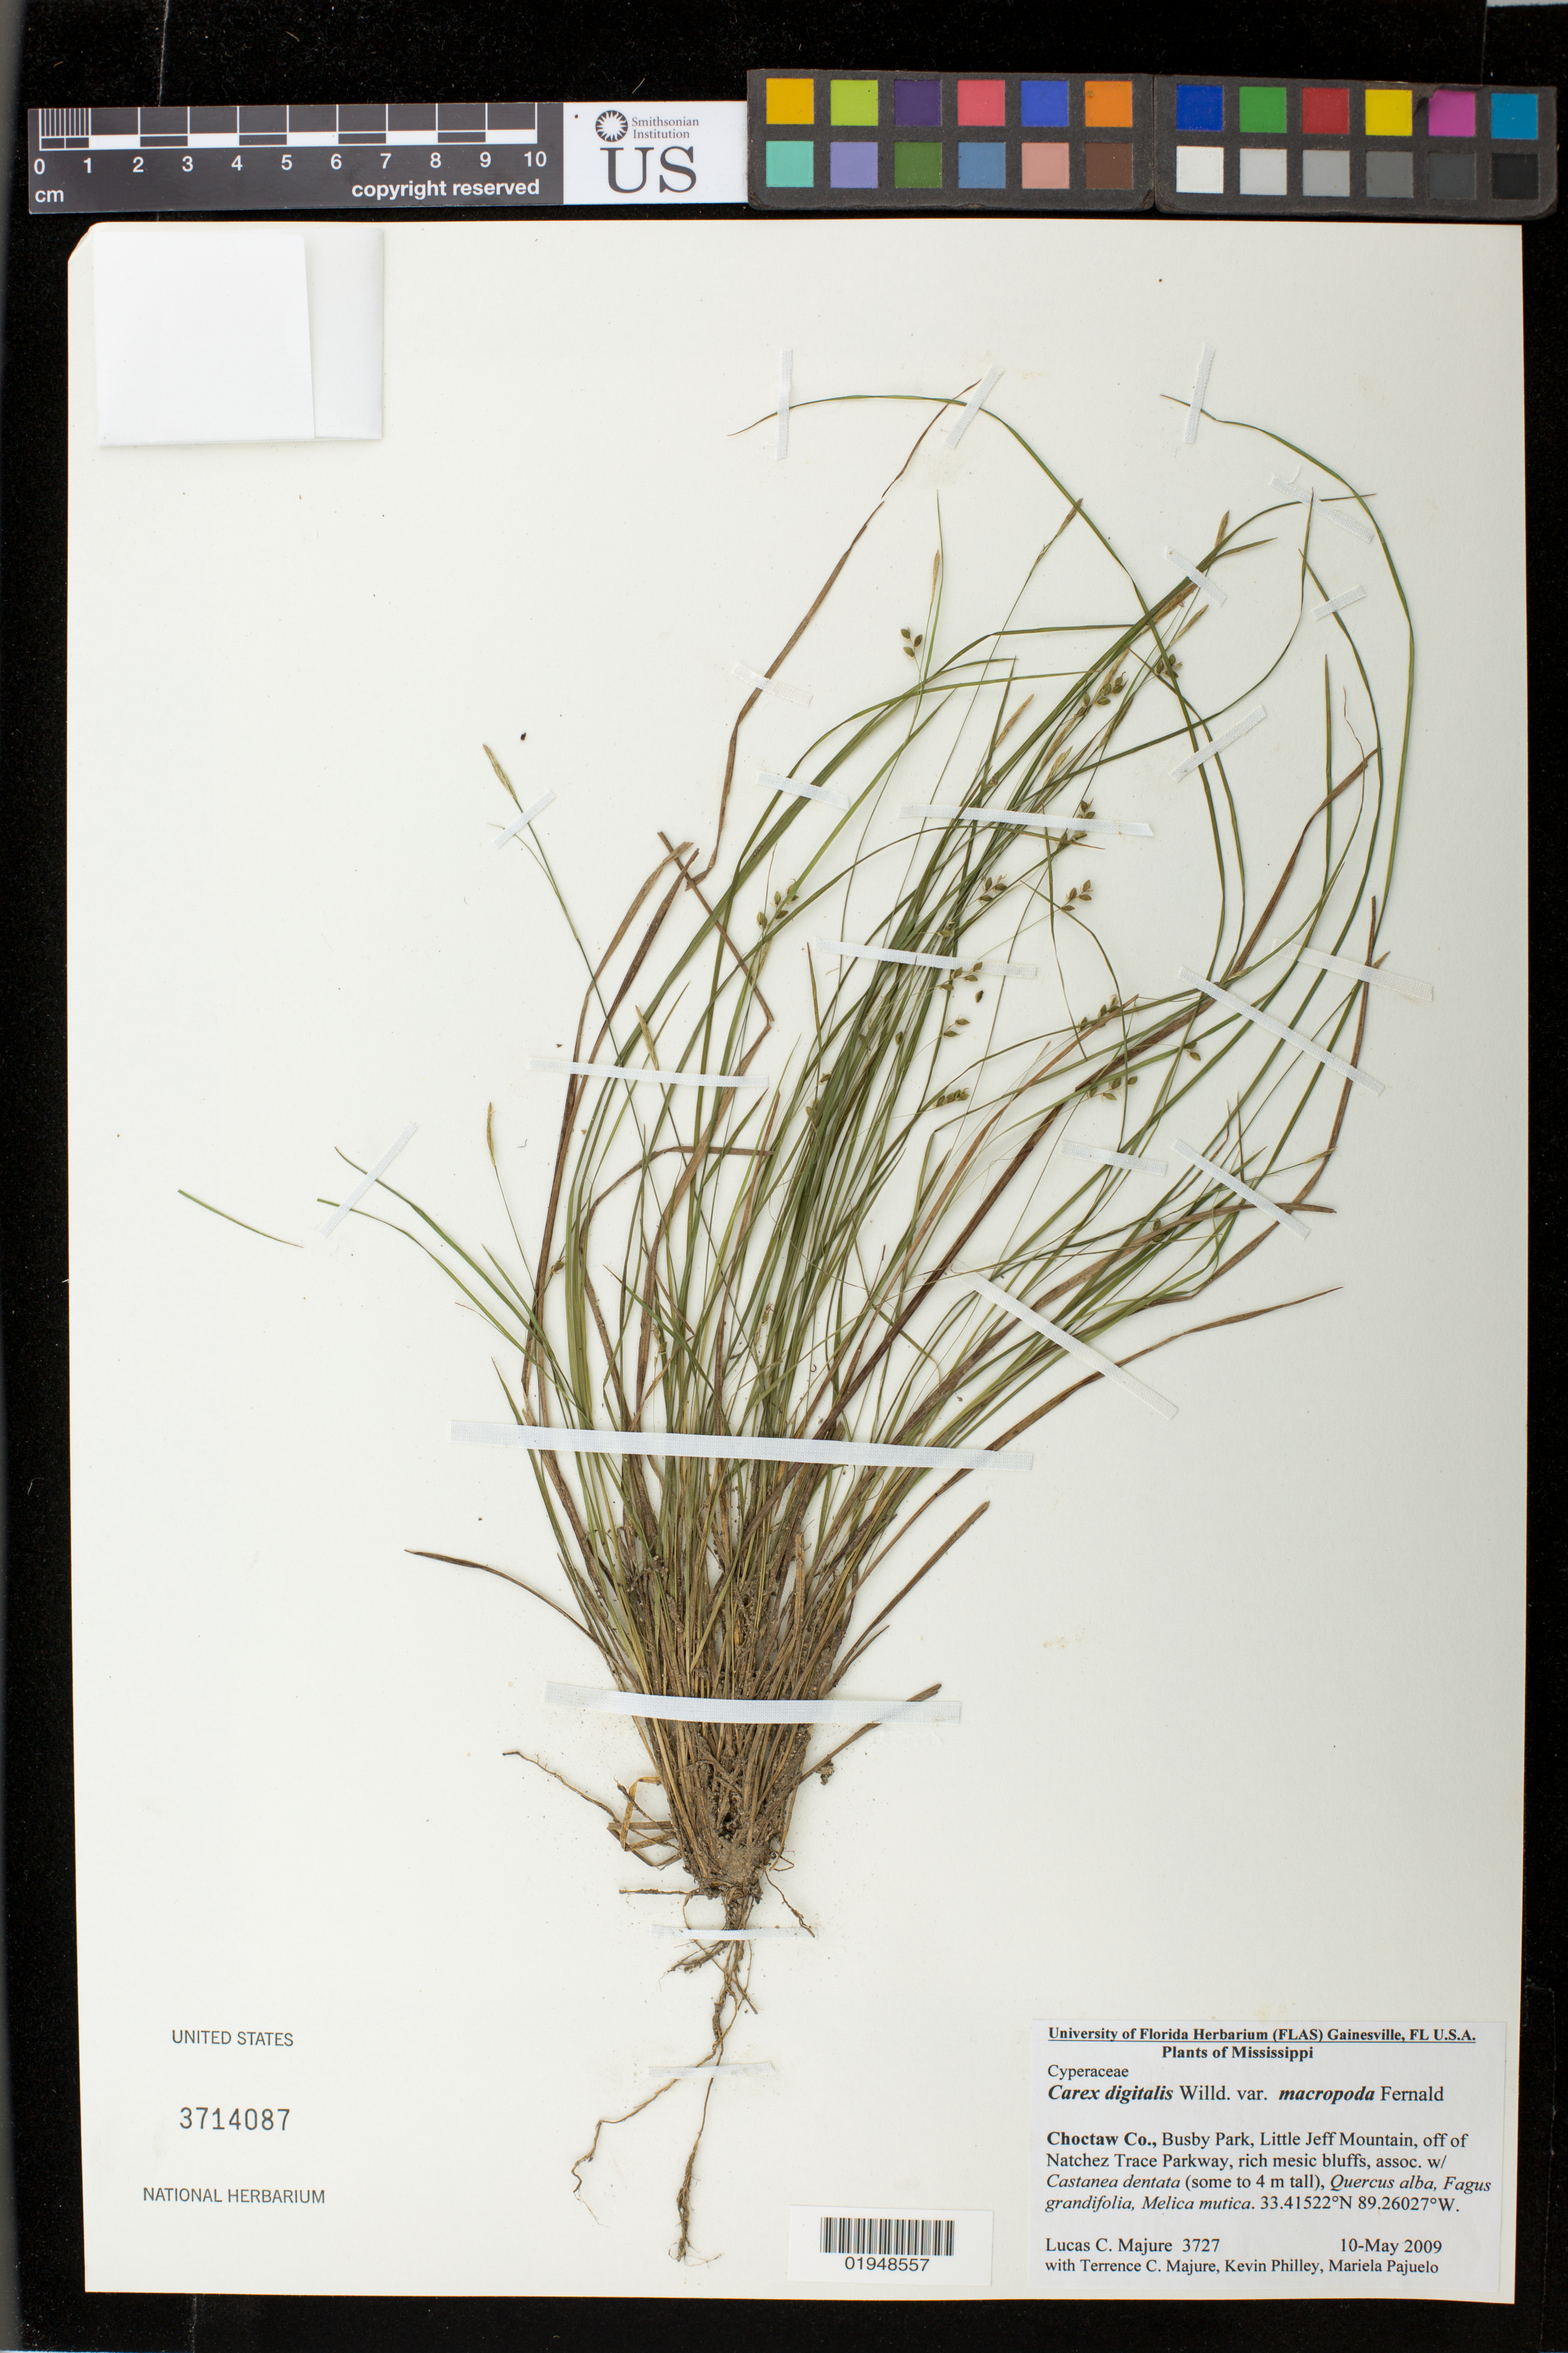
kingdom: Plantae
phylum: Tracheophyta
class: Liliopsida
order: Poales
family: Cyperaceae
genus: Carex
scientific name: Carex digitalis var. macropoda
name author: Fernald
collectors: L. C. Majure et al.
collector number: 3727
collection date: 2009-05-10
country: United States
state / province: Mississippi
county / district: Choctaw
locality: Busby Park, Little Jeff Mtn off of Natchez Trace Pkwy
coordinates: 33.41522 N, 89.26027 W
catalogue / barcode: US 3714087